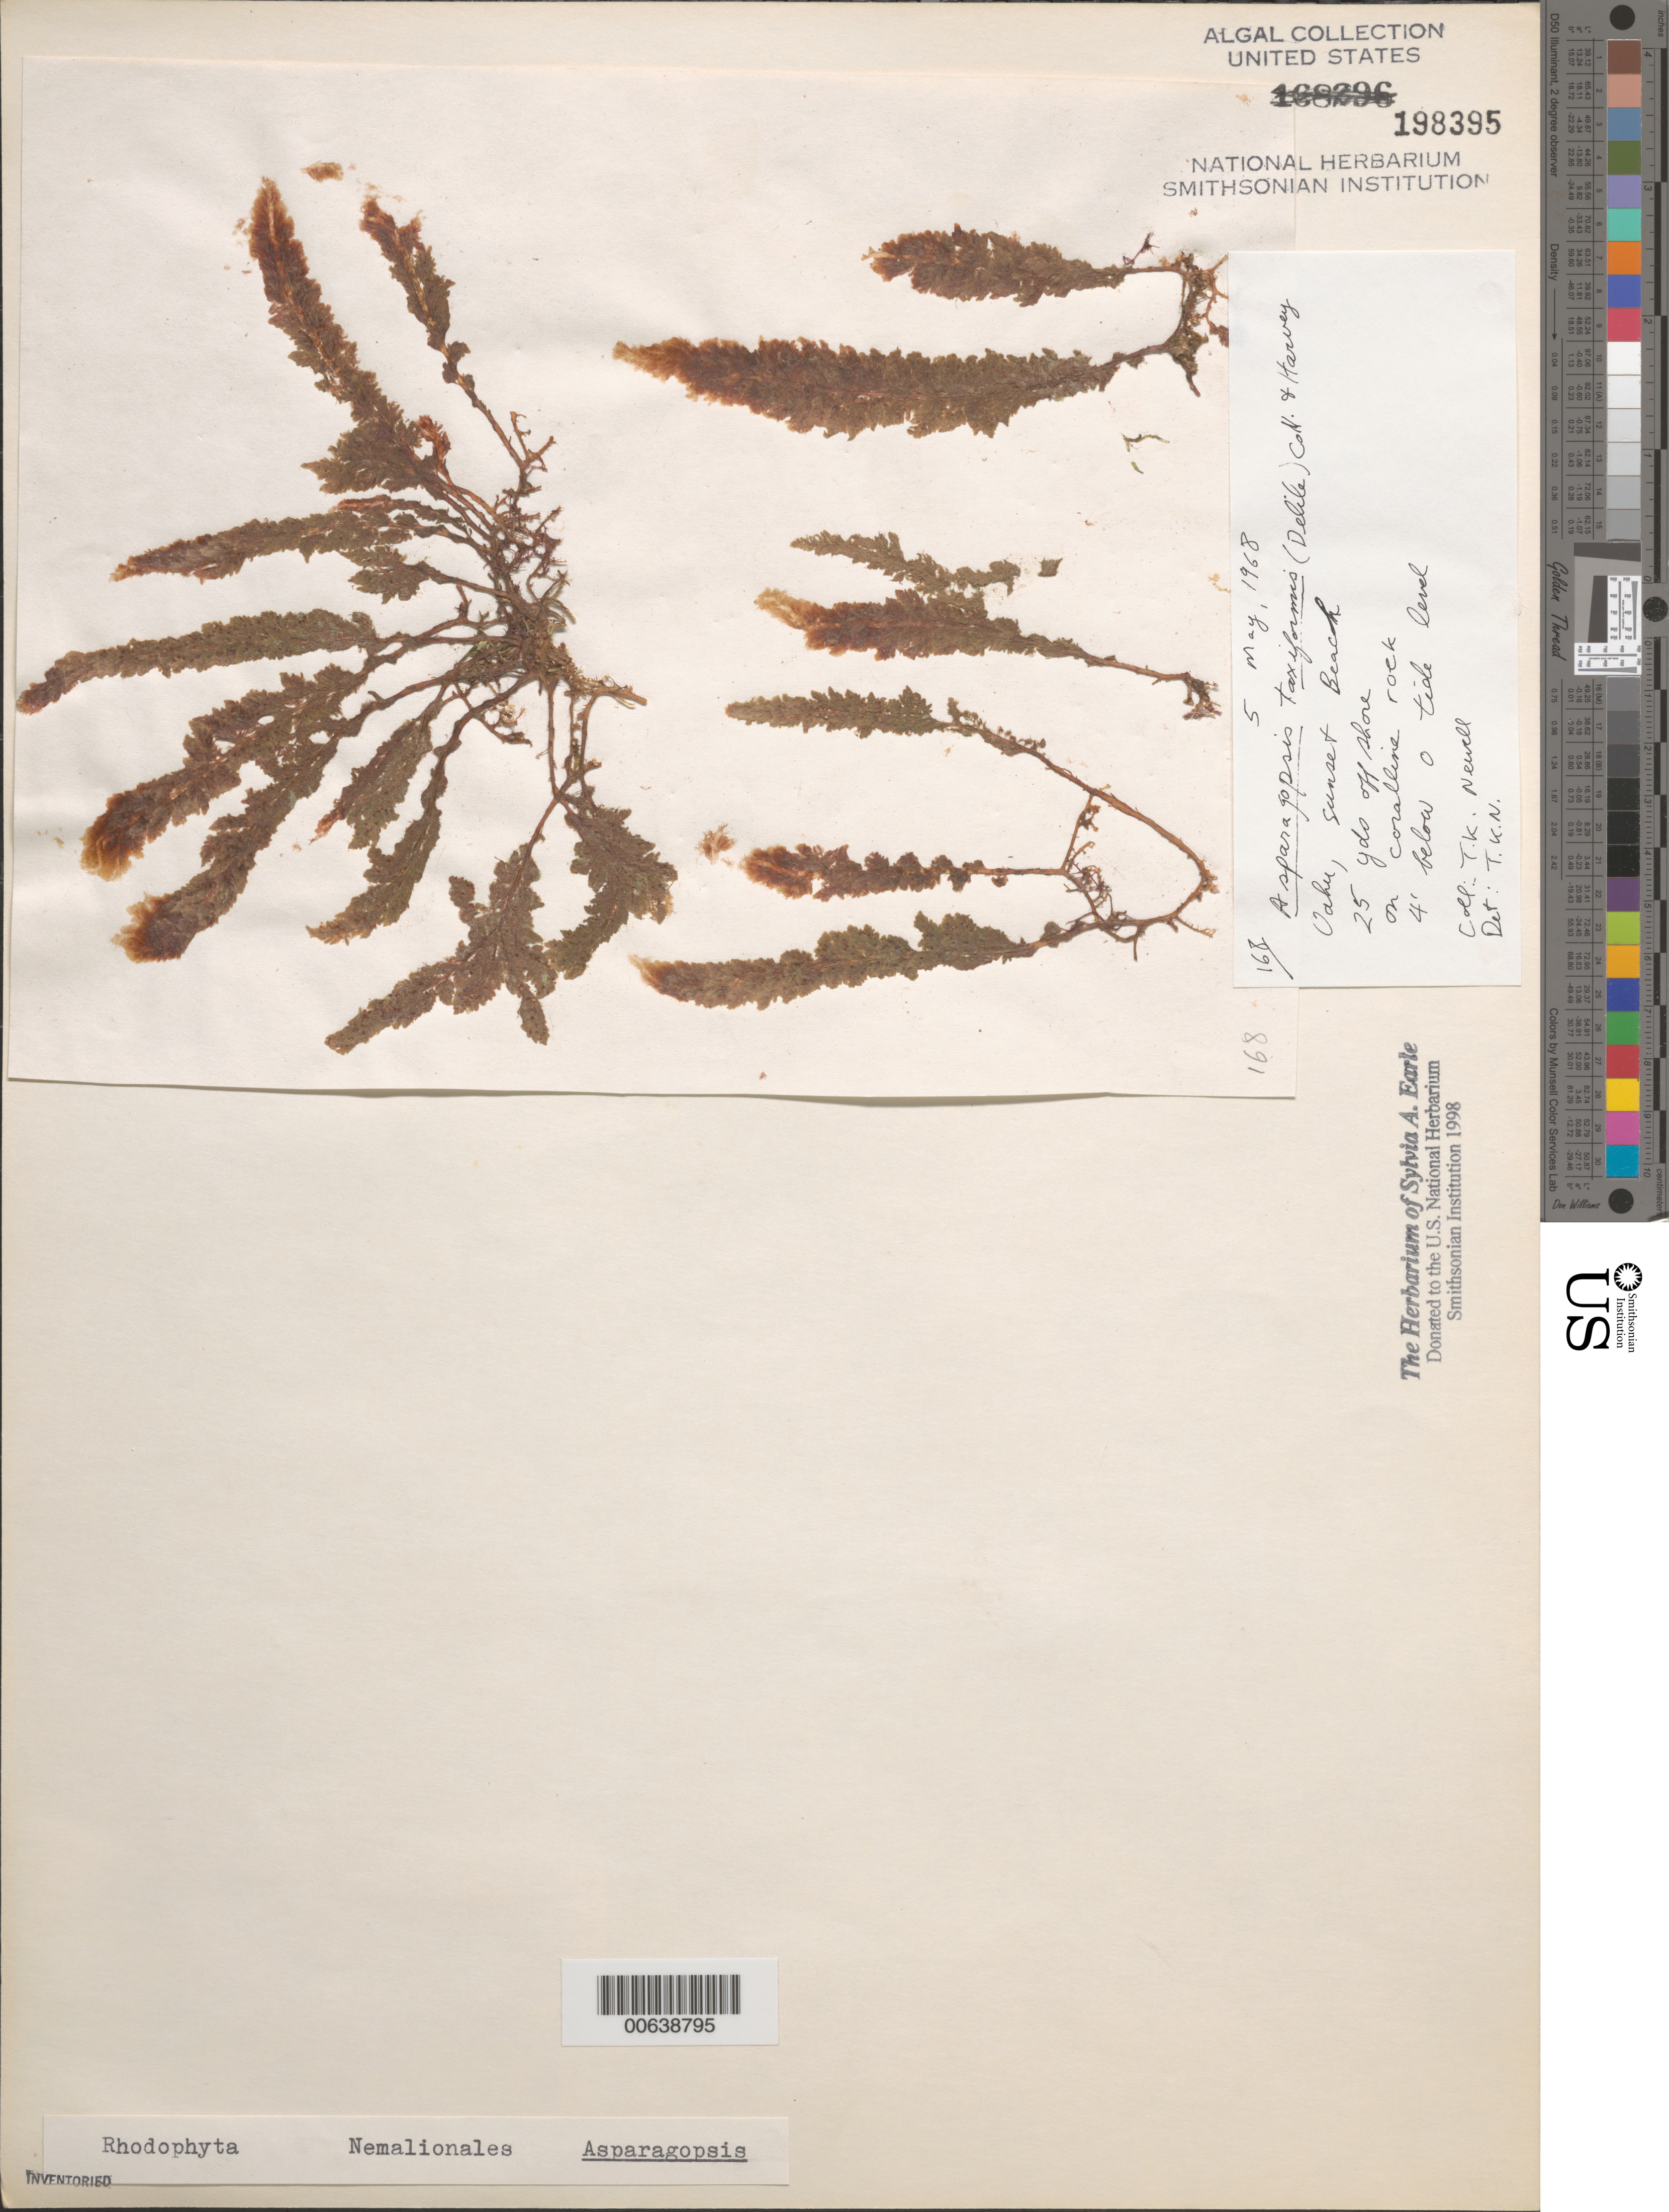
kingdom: Plantae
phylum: Rhodophyta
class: Florideophyceae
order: Bonnemaisoniales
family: Bonnemaisoniaceae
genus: Asparagopsis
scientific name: Asparagopsis taxiformis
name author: (Delile) Trevis.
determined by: Newell, Thomas K.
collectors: T. K. Newell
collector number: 168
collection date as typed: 05 May 1968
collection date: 1968-05-05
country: United States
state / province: Hawaii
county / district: Honolulu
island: Oahu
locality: Sunset Beach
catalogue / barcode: US 198395